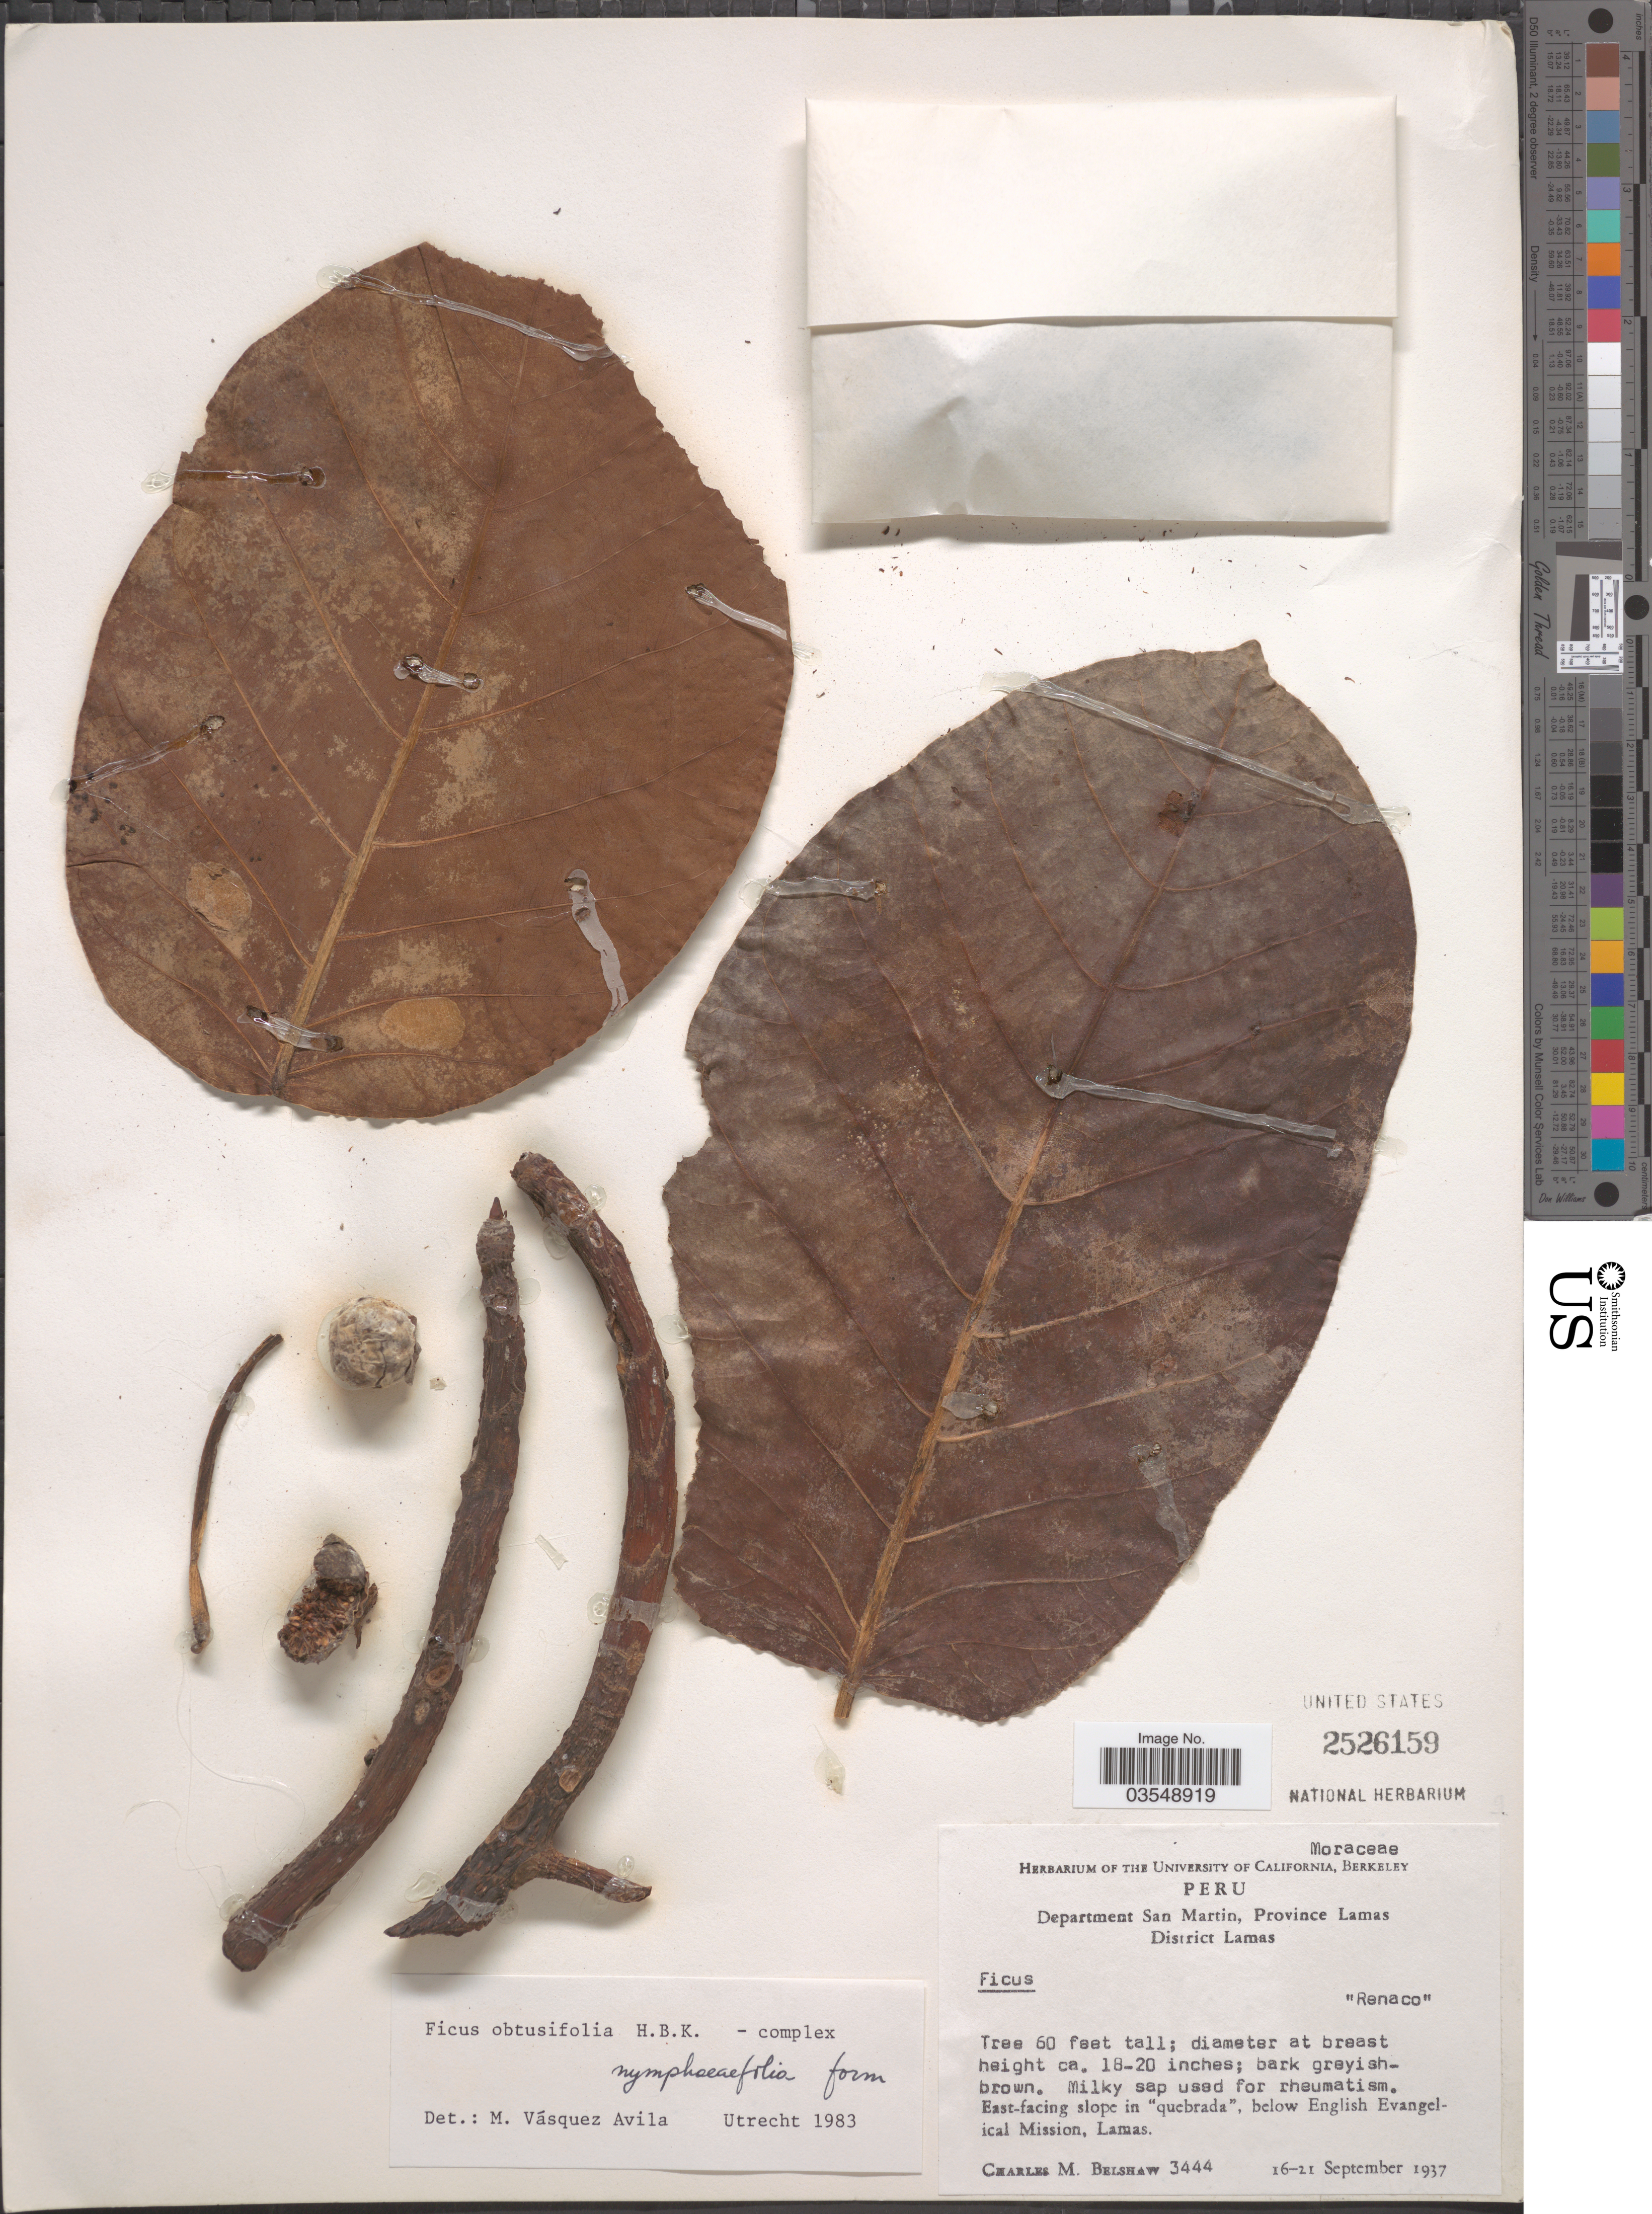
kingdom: Plantae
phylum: Tracheophyta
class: Magnoliopsida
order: Rosales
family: Moraceae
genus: Ficus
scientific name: Ficus nymphaeifolia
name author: Mill.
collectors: C. Shaw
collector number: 3444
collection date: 1937-09-16/1937-09-21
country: Peru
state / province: San Martín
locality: Department San Martin, Province Lamas. District Lamas. East-facing slope in "quebrada", below English Evangelical Mission, Lamas.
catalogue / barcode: US 2526159